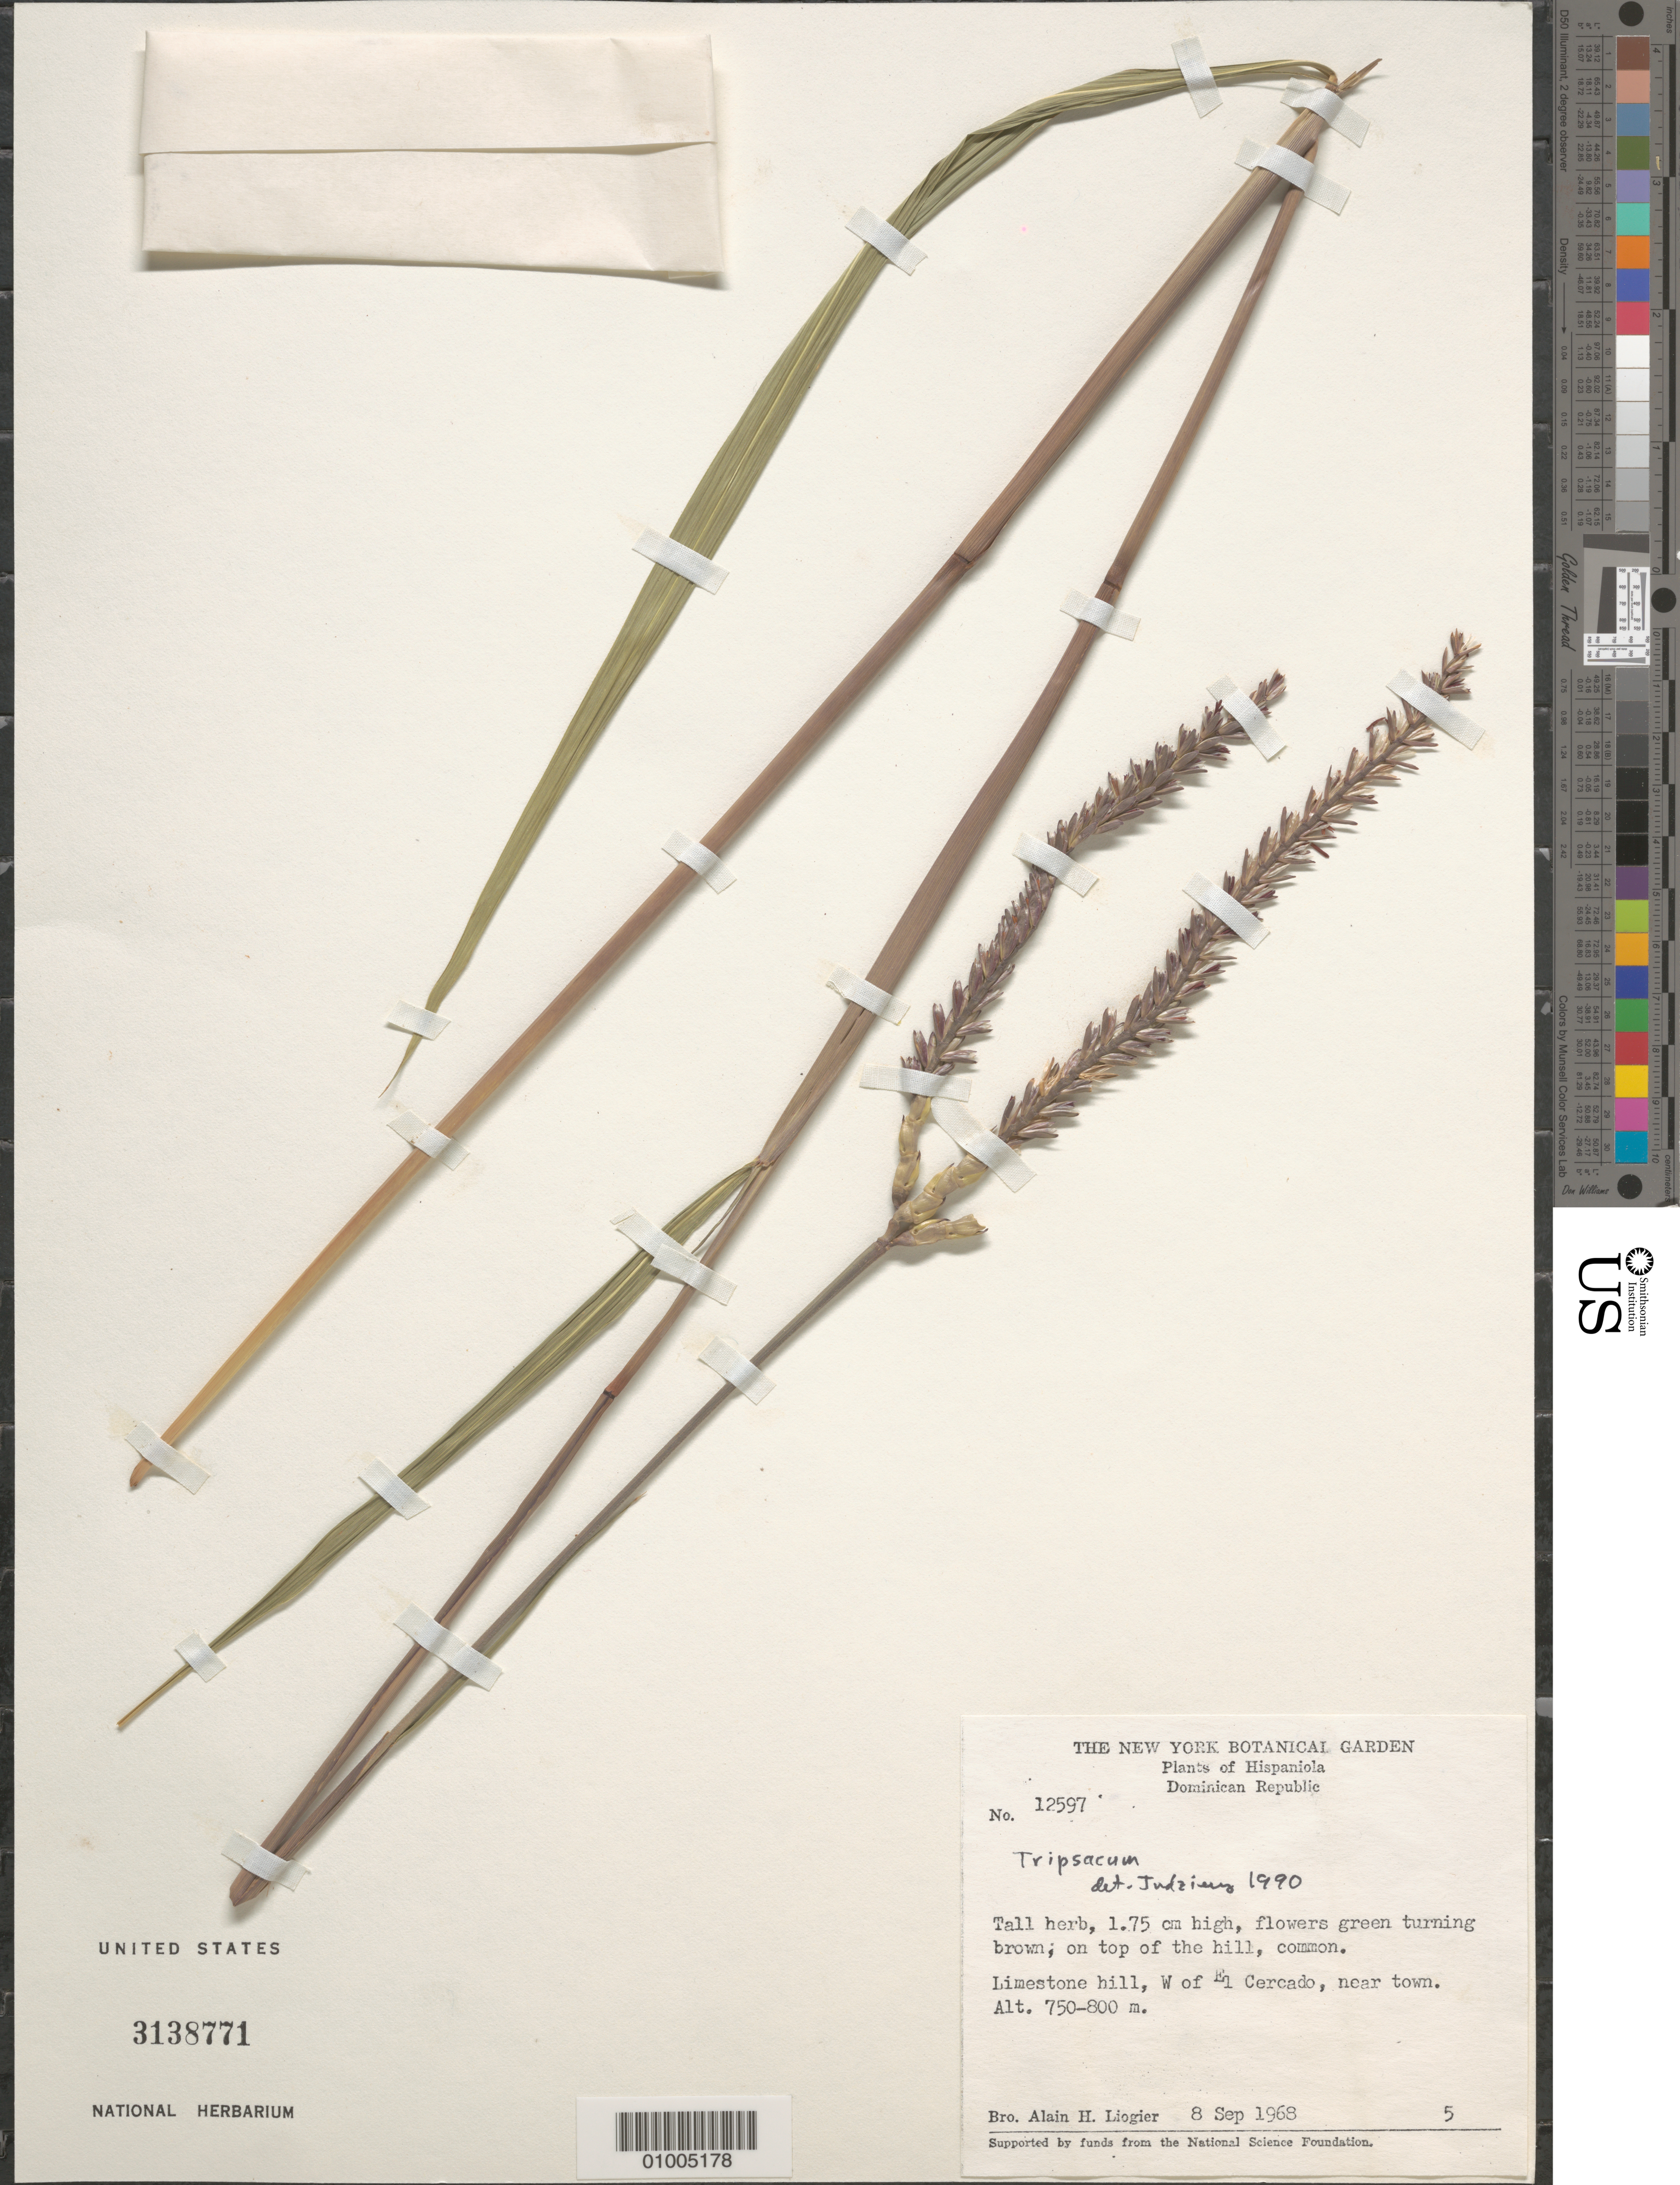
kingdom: Plantae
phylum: Tracheophyta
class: Liliopsida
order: Poales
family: Poaceae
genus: Tripsacum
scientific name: Tripsacum laxum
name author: Nash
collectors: A. H. Liogier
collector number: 12597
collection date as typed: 08 Sep 1968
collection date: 1968-09-08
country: Dominican Republic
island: Hispaniola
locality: Tall herb, on top of hill, common. Limestone hill, W of E1 Cercado, near town.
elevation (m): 750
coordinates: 0 N, 0 E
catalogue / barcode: US 3138771